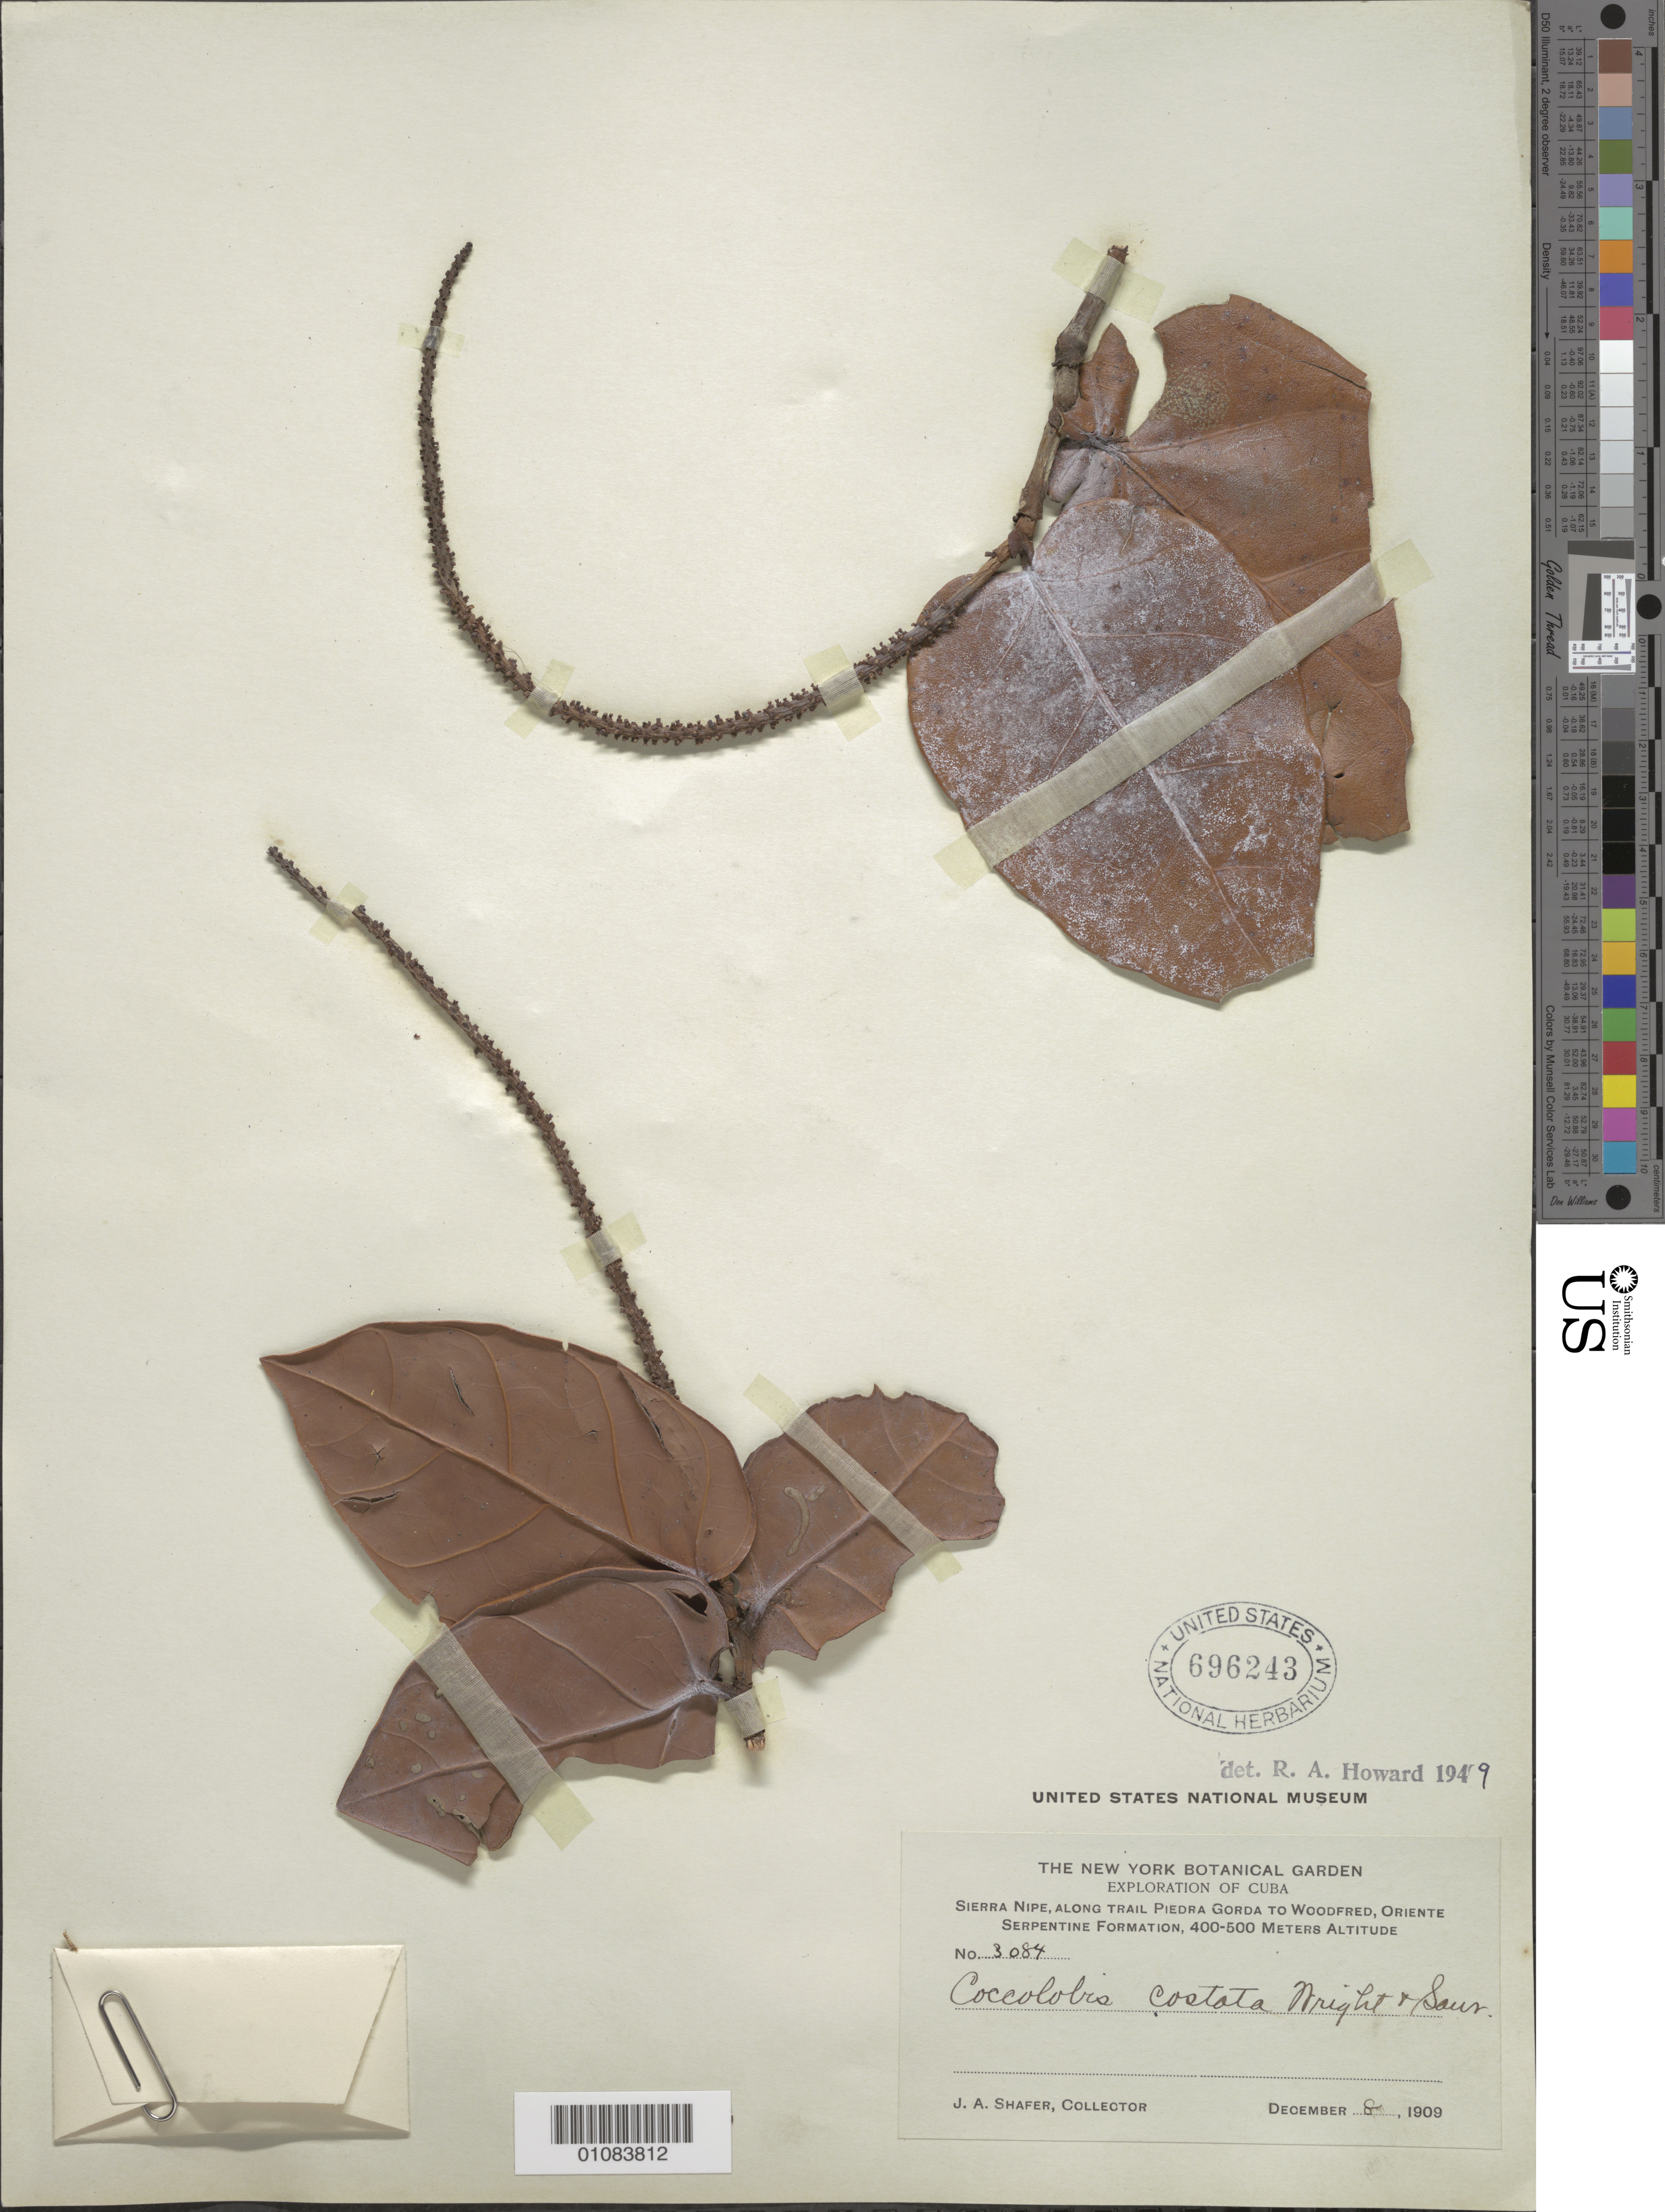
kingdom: Plantae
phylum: Tracheophyta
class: Magnoliopsida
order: Caryophyllales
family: Polygonaceae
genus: Coccoloba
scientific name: Coccoloba costata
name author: C. Wright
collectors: J. A. Shafer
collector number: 3084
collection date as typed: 08 Dec 1909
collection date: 1909-12-08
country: Cuba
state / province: Holguín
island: Cuba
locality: Oriente, along trail Piedra Gorda to Woodfred, Sierra Nipe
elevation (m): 400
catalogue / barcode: US 696243